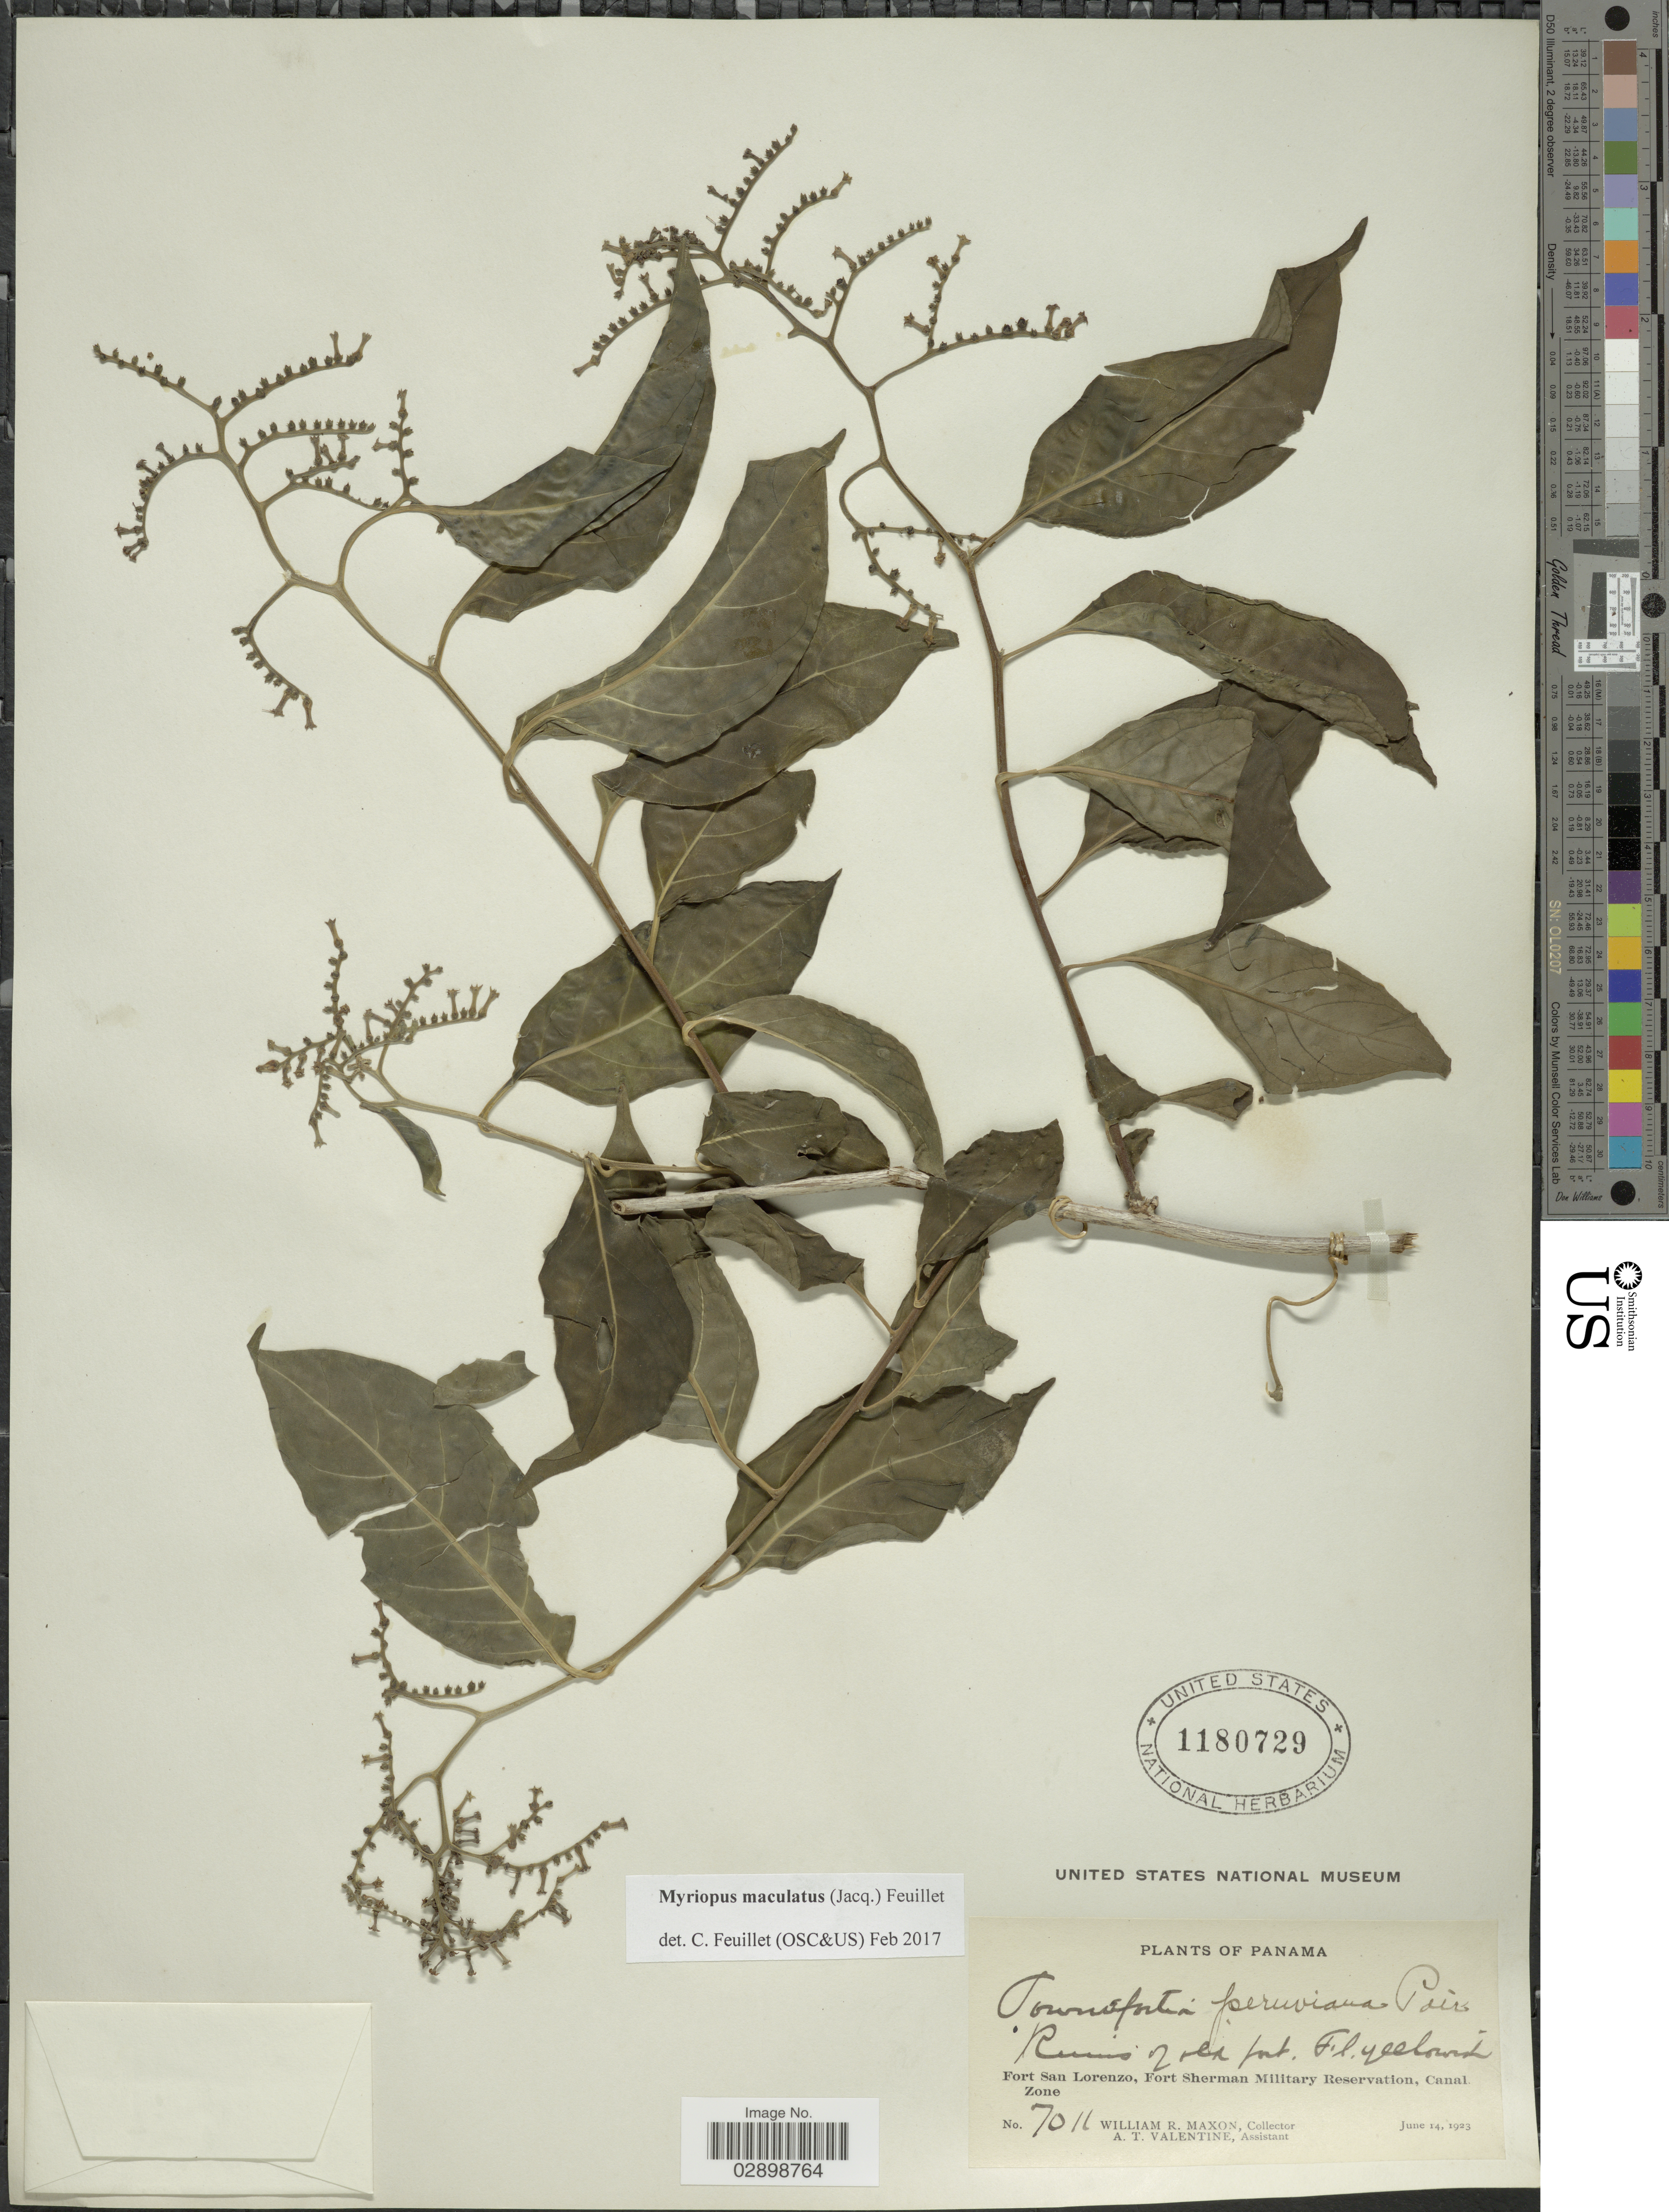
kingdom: Plantae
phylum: Tracheophyta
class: Magnoliopsida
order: Boraginales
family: Heliotropiaceae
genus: Myriopus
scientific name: Myriopus maculatus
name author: (Jacq.) Feuillet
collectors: W. R. Maxon & A. Valentine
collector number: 7011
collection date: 1926-06-14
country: Panama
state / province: Colón / Panamá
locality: Fort San Lorenzo, Fort Sherman Military Reservation, Canal Zone.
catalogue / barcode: US 1180729